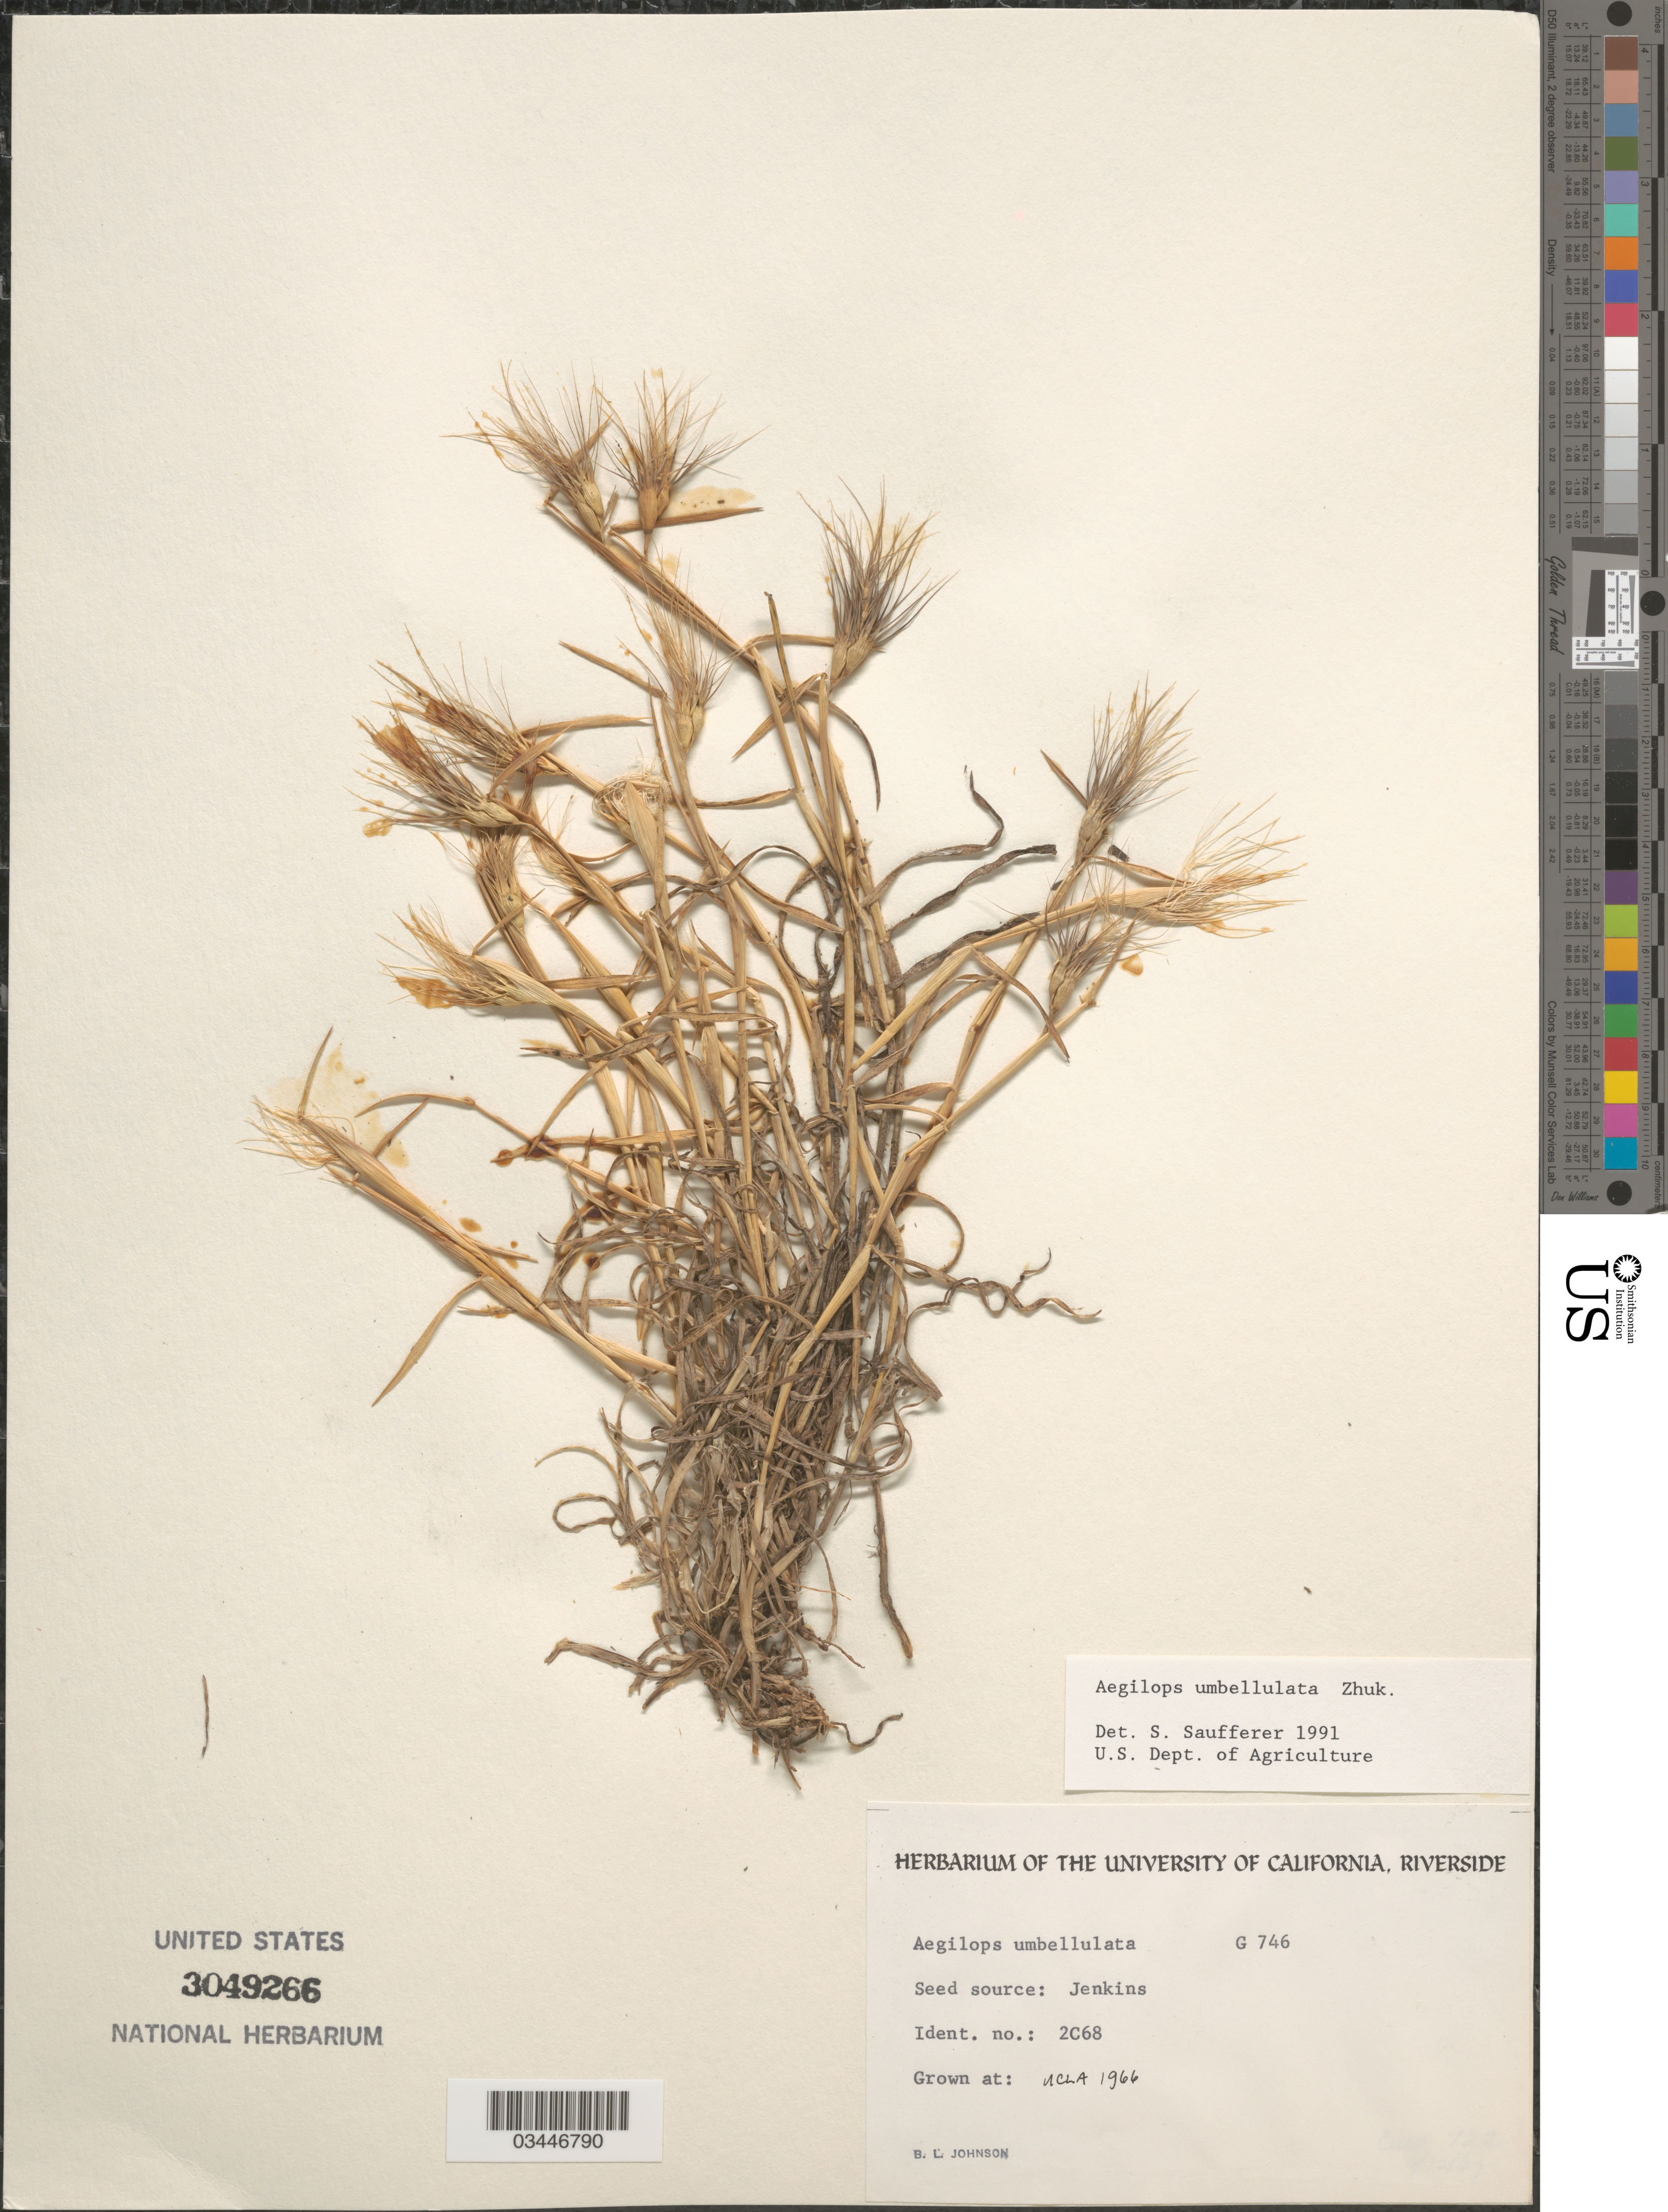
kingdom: Plantae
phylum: Tracheophyta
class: Liliopsida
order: Poales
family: Poaceae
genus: Aegilops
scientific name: Aegilops umbellulata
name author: Zhuk.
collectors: B. Johnson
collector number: G746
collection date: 1966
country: United States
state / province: California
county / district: Los Angeles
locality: UCLA.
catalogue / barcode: US 3049266